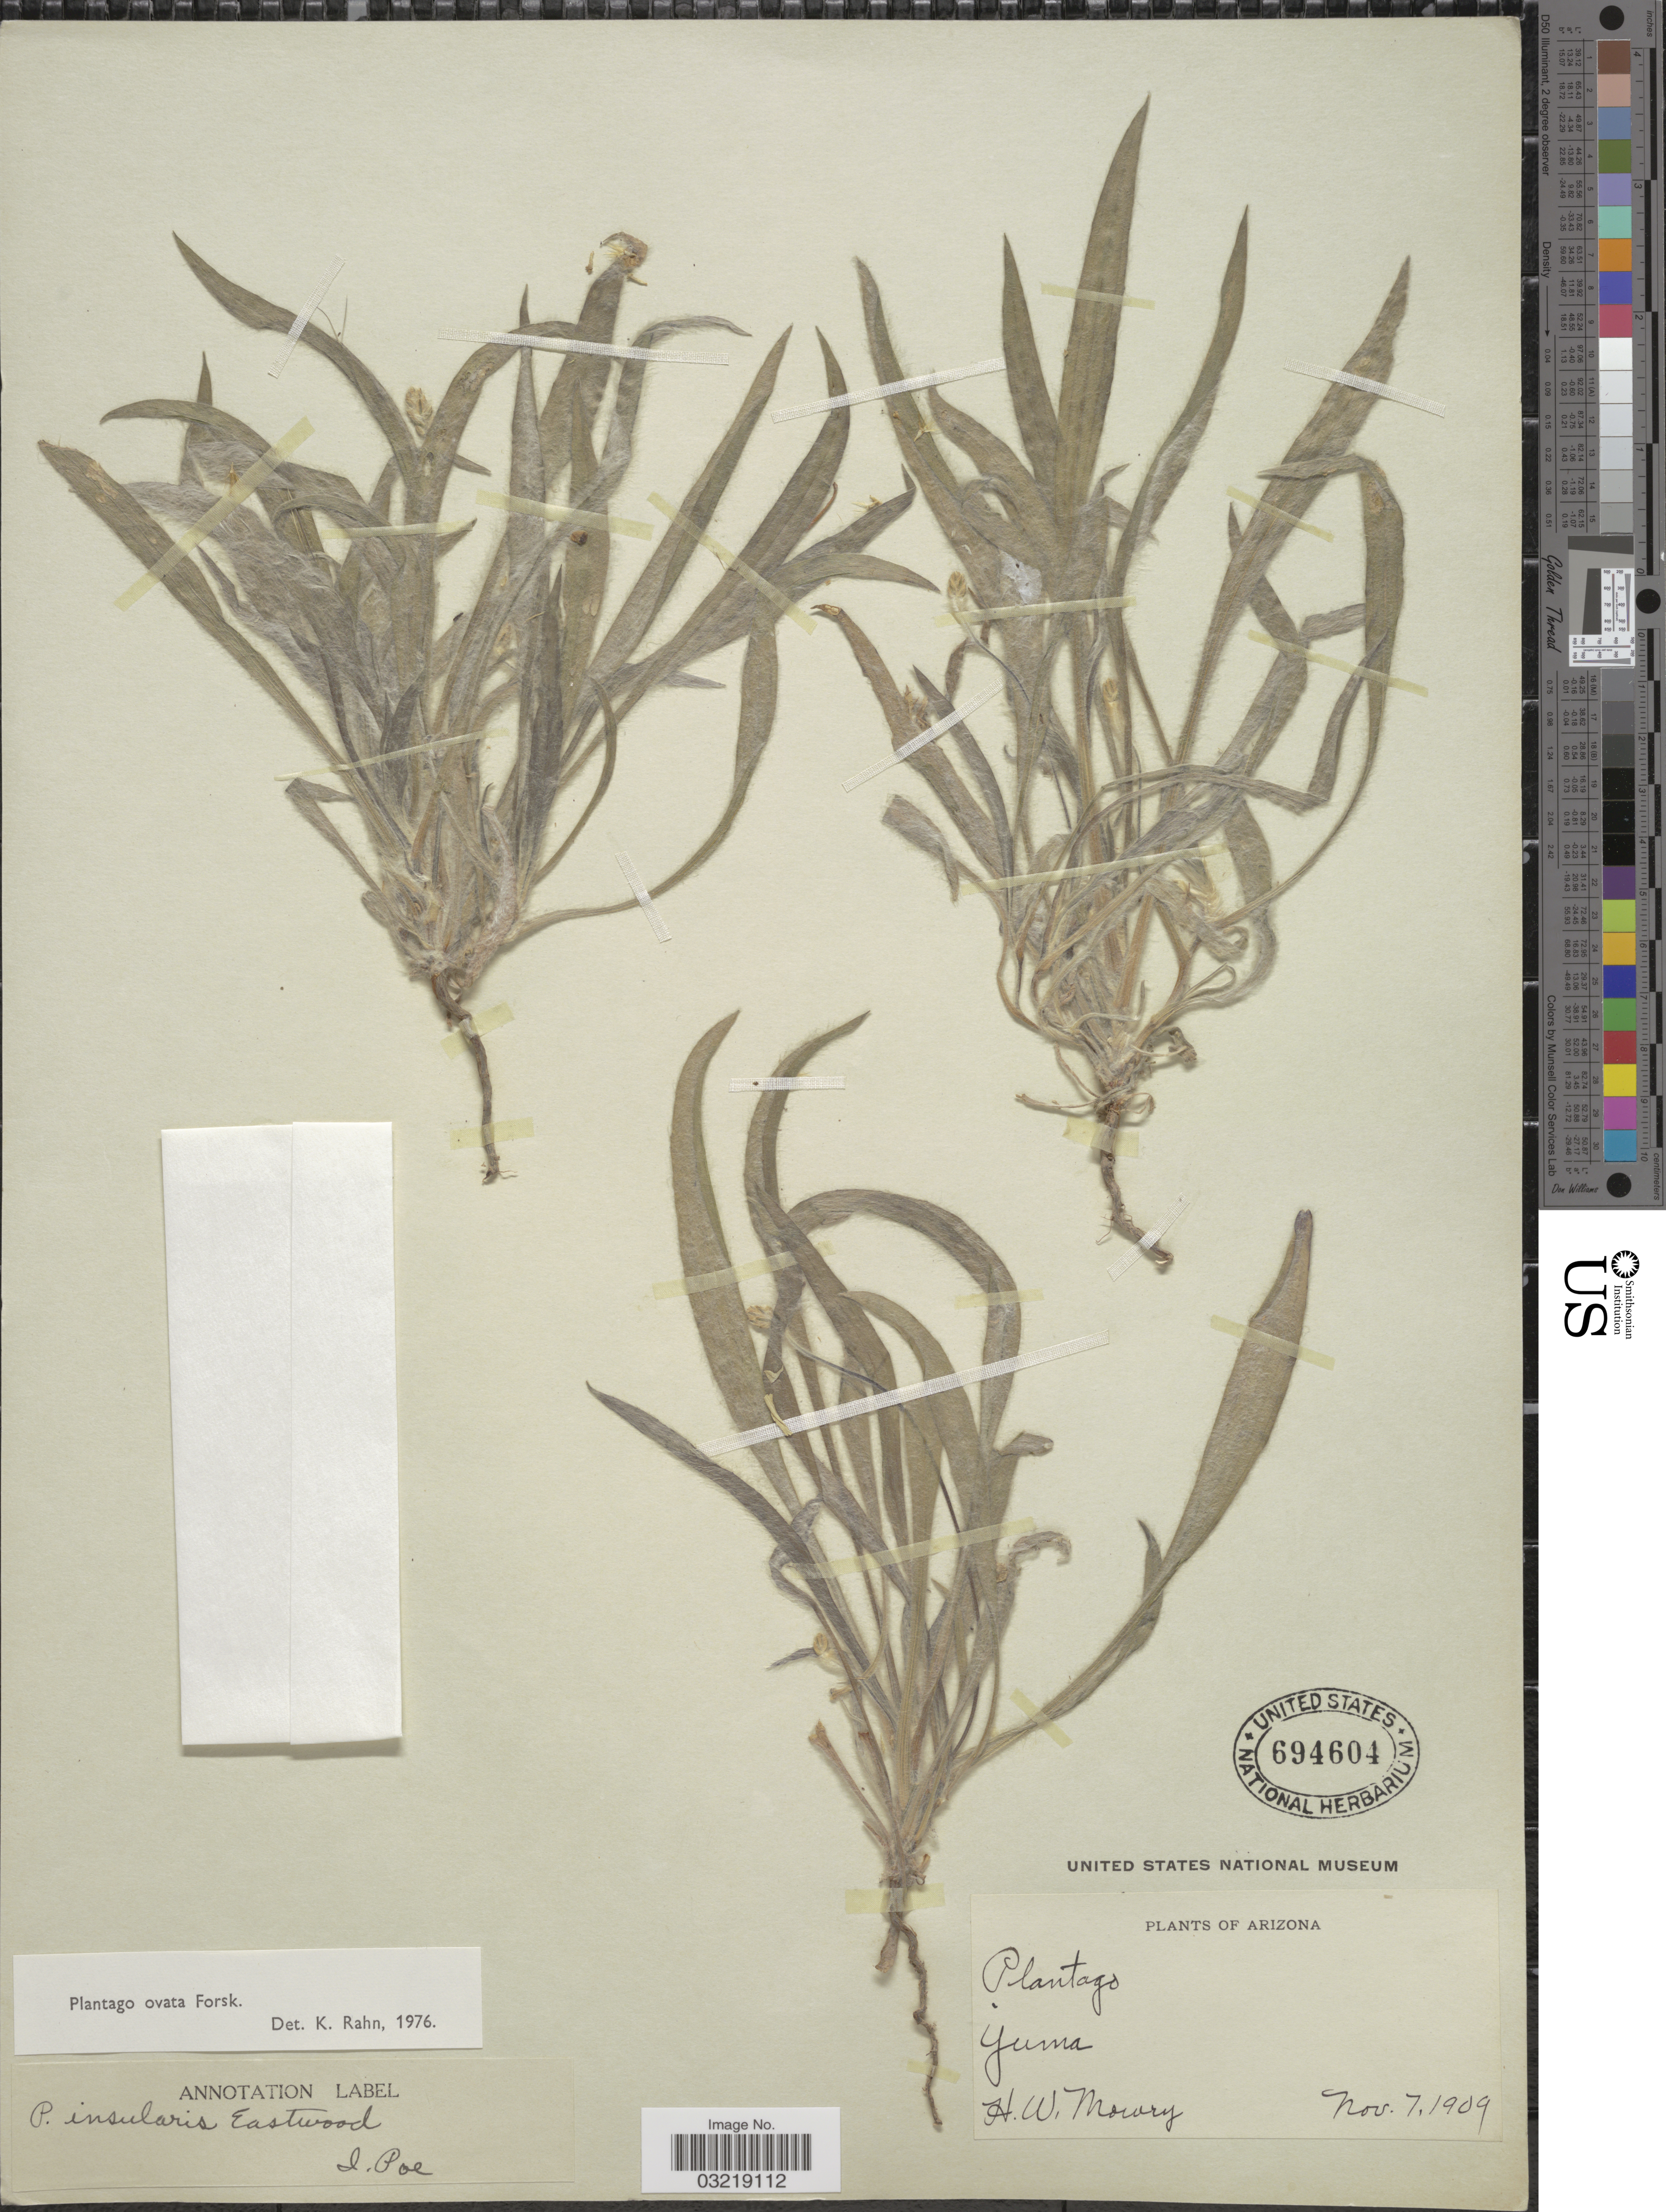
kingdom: Plantae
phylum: Tracheophyta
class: Magnoliopsida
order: Lamiales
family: Plantaginaceae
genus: Plantago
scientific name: Plantago ovata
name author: Forssk.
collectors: H. Mowry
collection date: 1909-11-07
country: United States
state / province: Arizona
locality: Yuma.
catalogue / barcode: US 694604